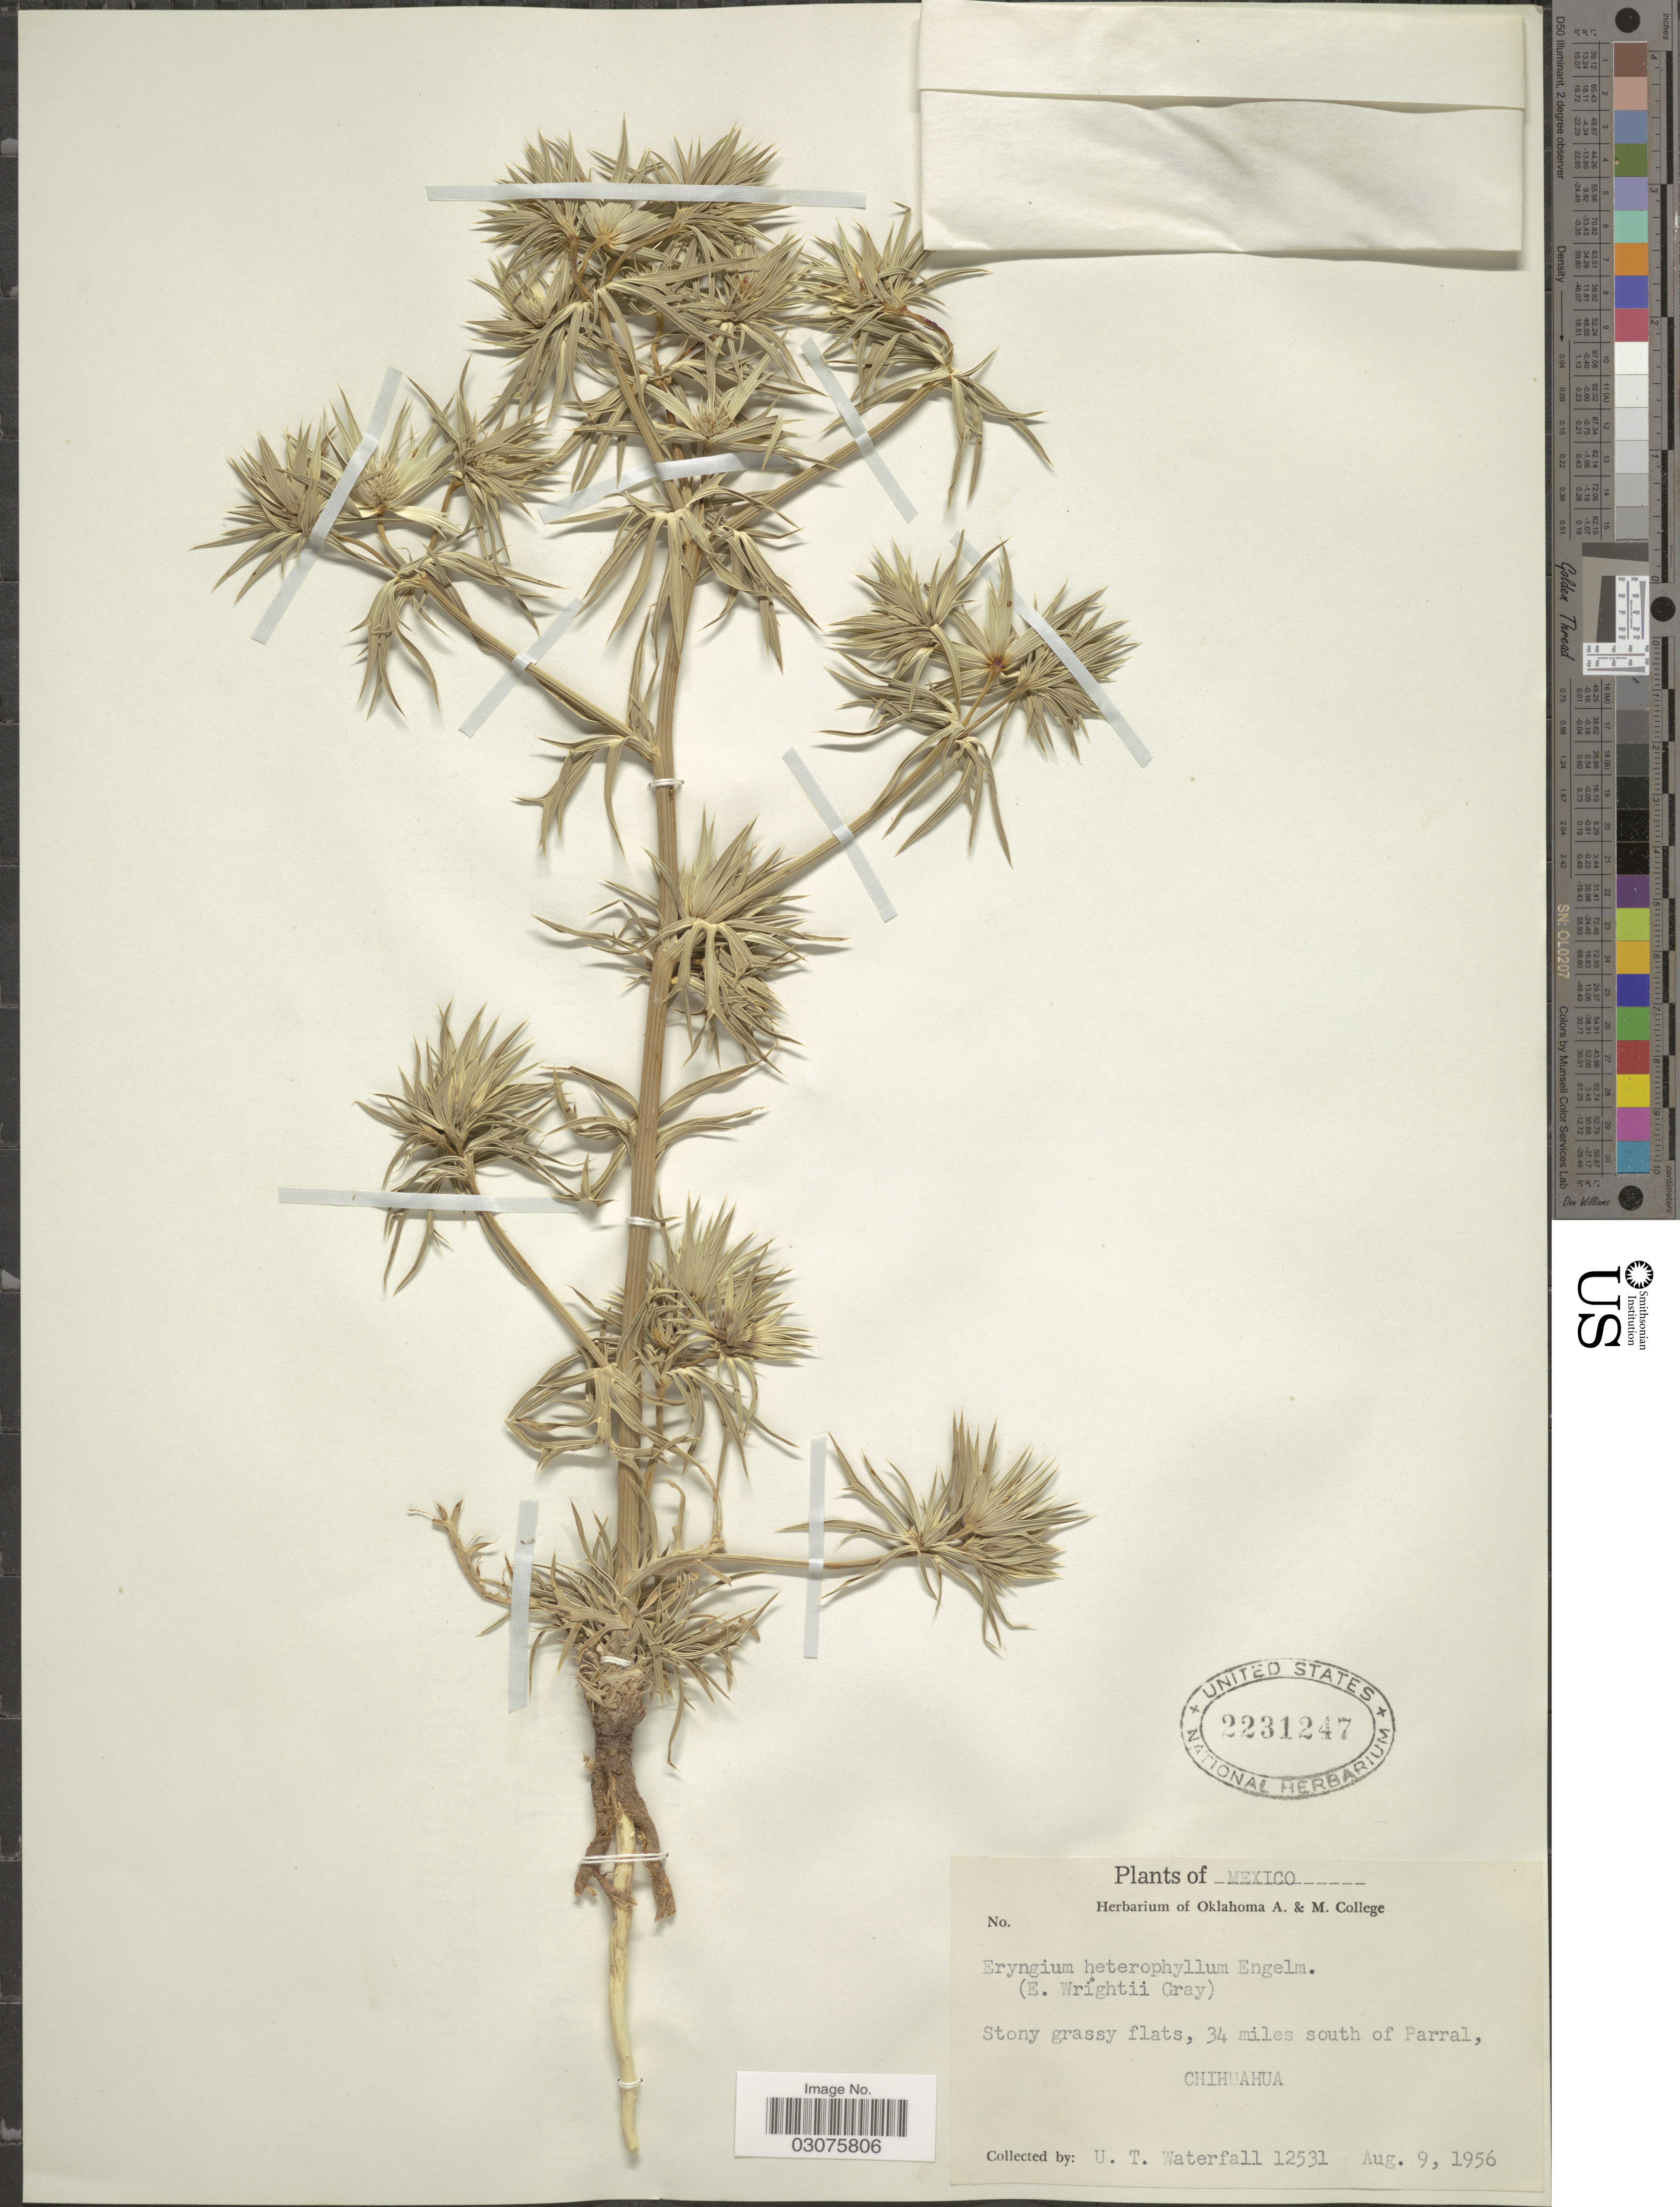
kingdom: Plantae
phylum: Tracheophyta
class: Magnoliopsida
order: Apiales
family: Apiaceae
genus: Eryngium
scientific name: Eryngium heterophyllum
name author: Engelm.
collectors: U. T. Waterfall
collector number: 12531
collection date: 1956-08-09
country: Mexico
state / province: Chihuahua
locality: Stony grassy flats, 34 miles south of Parral, Chihuahua.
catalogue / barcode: US 2231247